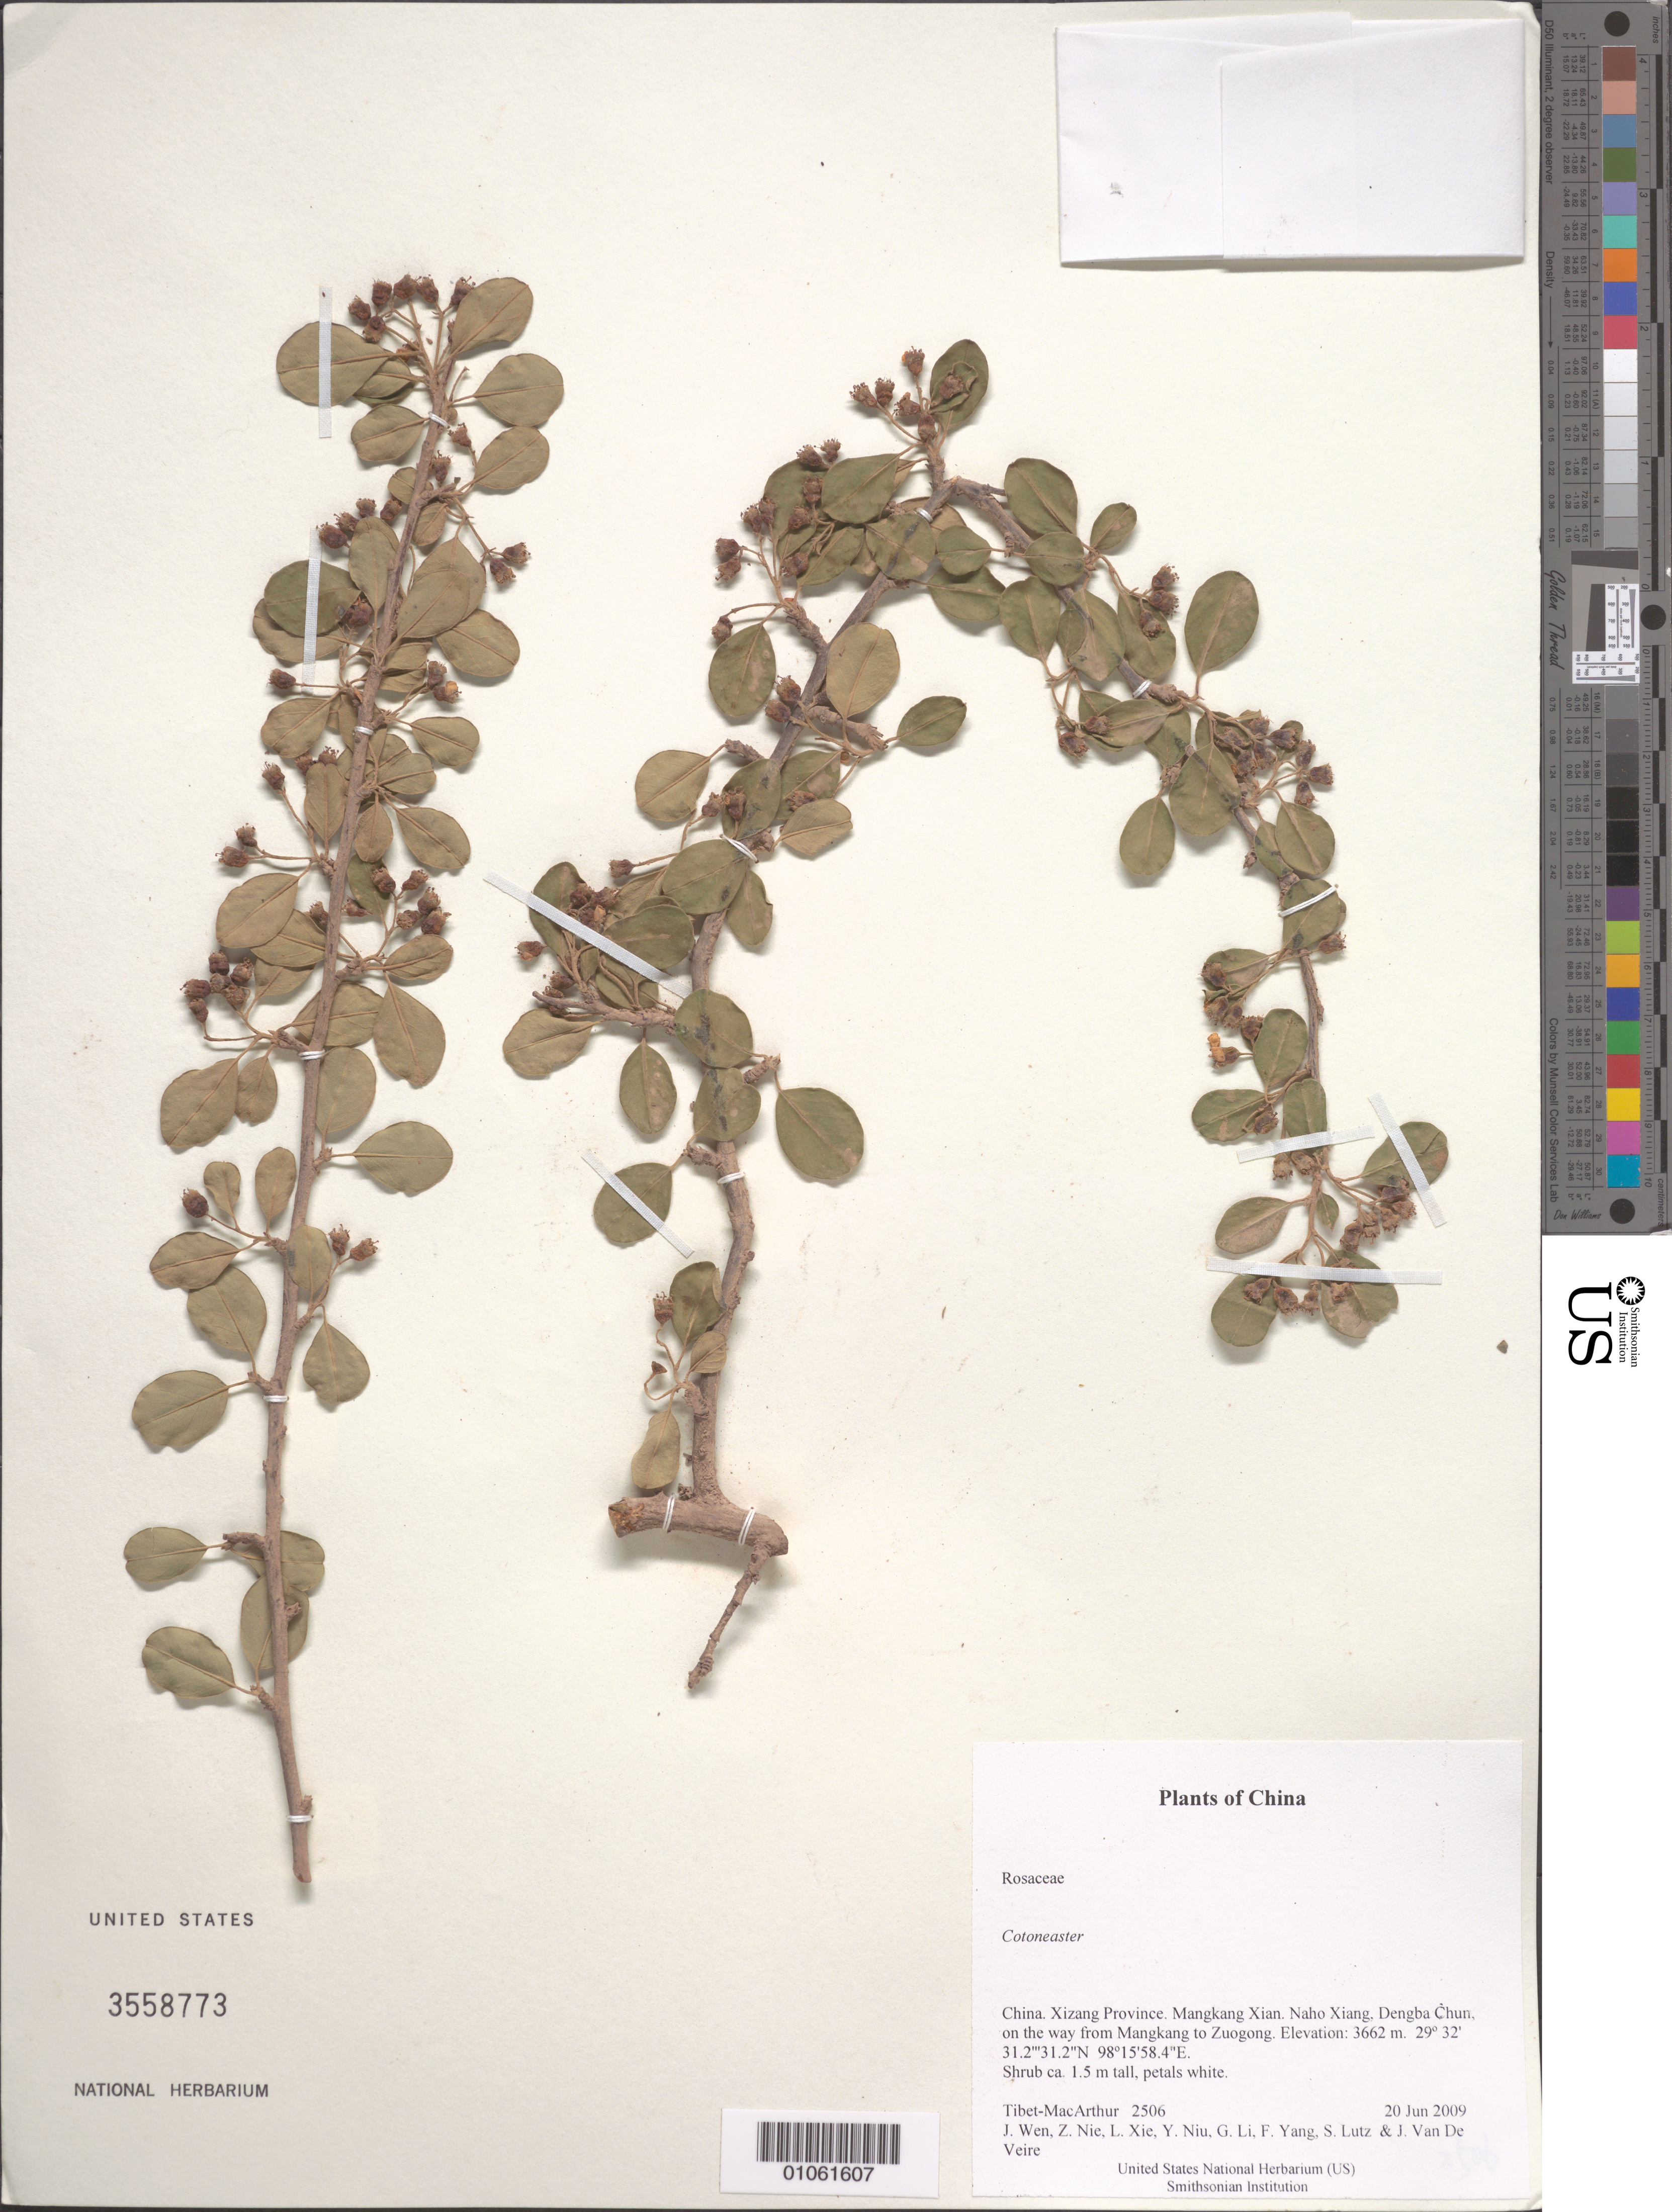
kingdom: Plantae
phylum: Tracheophyta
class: Magnoliopsida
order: Rosales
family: Rosaceae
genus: Cotoneaster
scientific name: Cotoneaster sp.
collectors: Tibet-MacArthur, J. Wen, Z. Nie, L. Xie, Y. Niu, G. Li, F. Yang, S. Lutz & J. Van De Veire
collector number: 2506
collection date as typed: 20 Jun 2009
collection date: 2009-06-20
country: China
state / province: Xizang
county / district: Mangkang Xian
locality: Naho Xiang, Dengba Chun, on the way from Mangkang to Zuogong.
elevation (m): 3662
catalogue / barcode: US 3558773